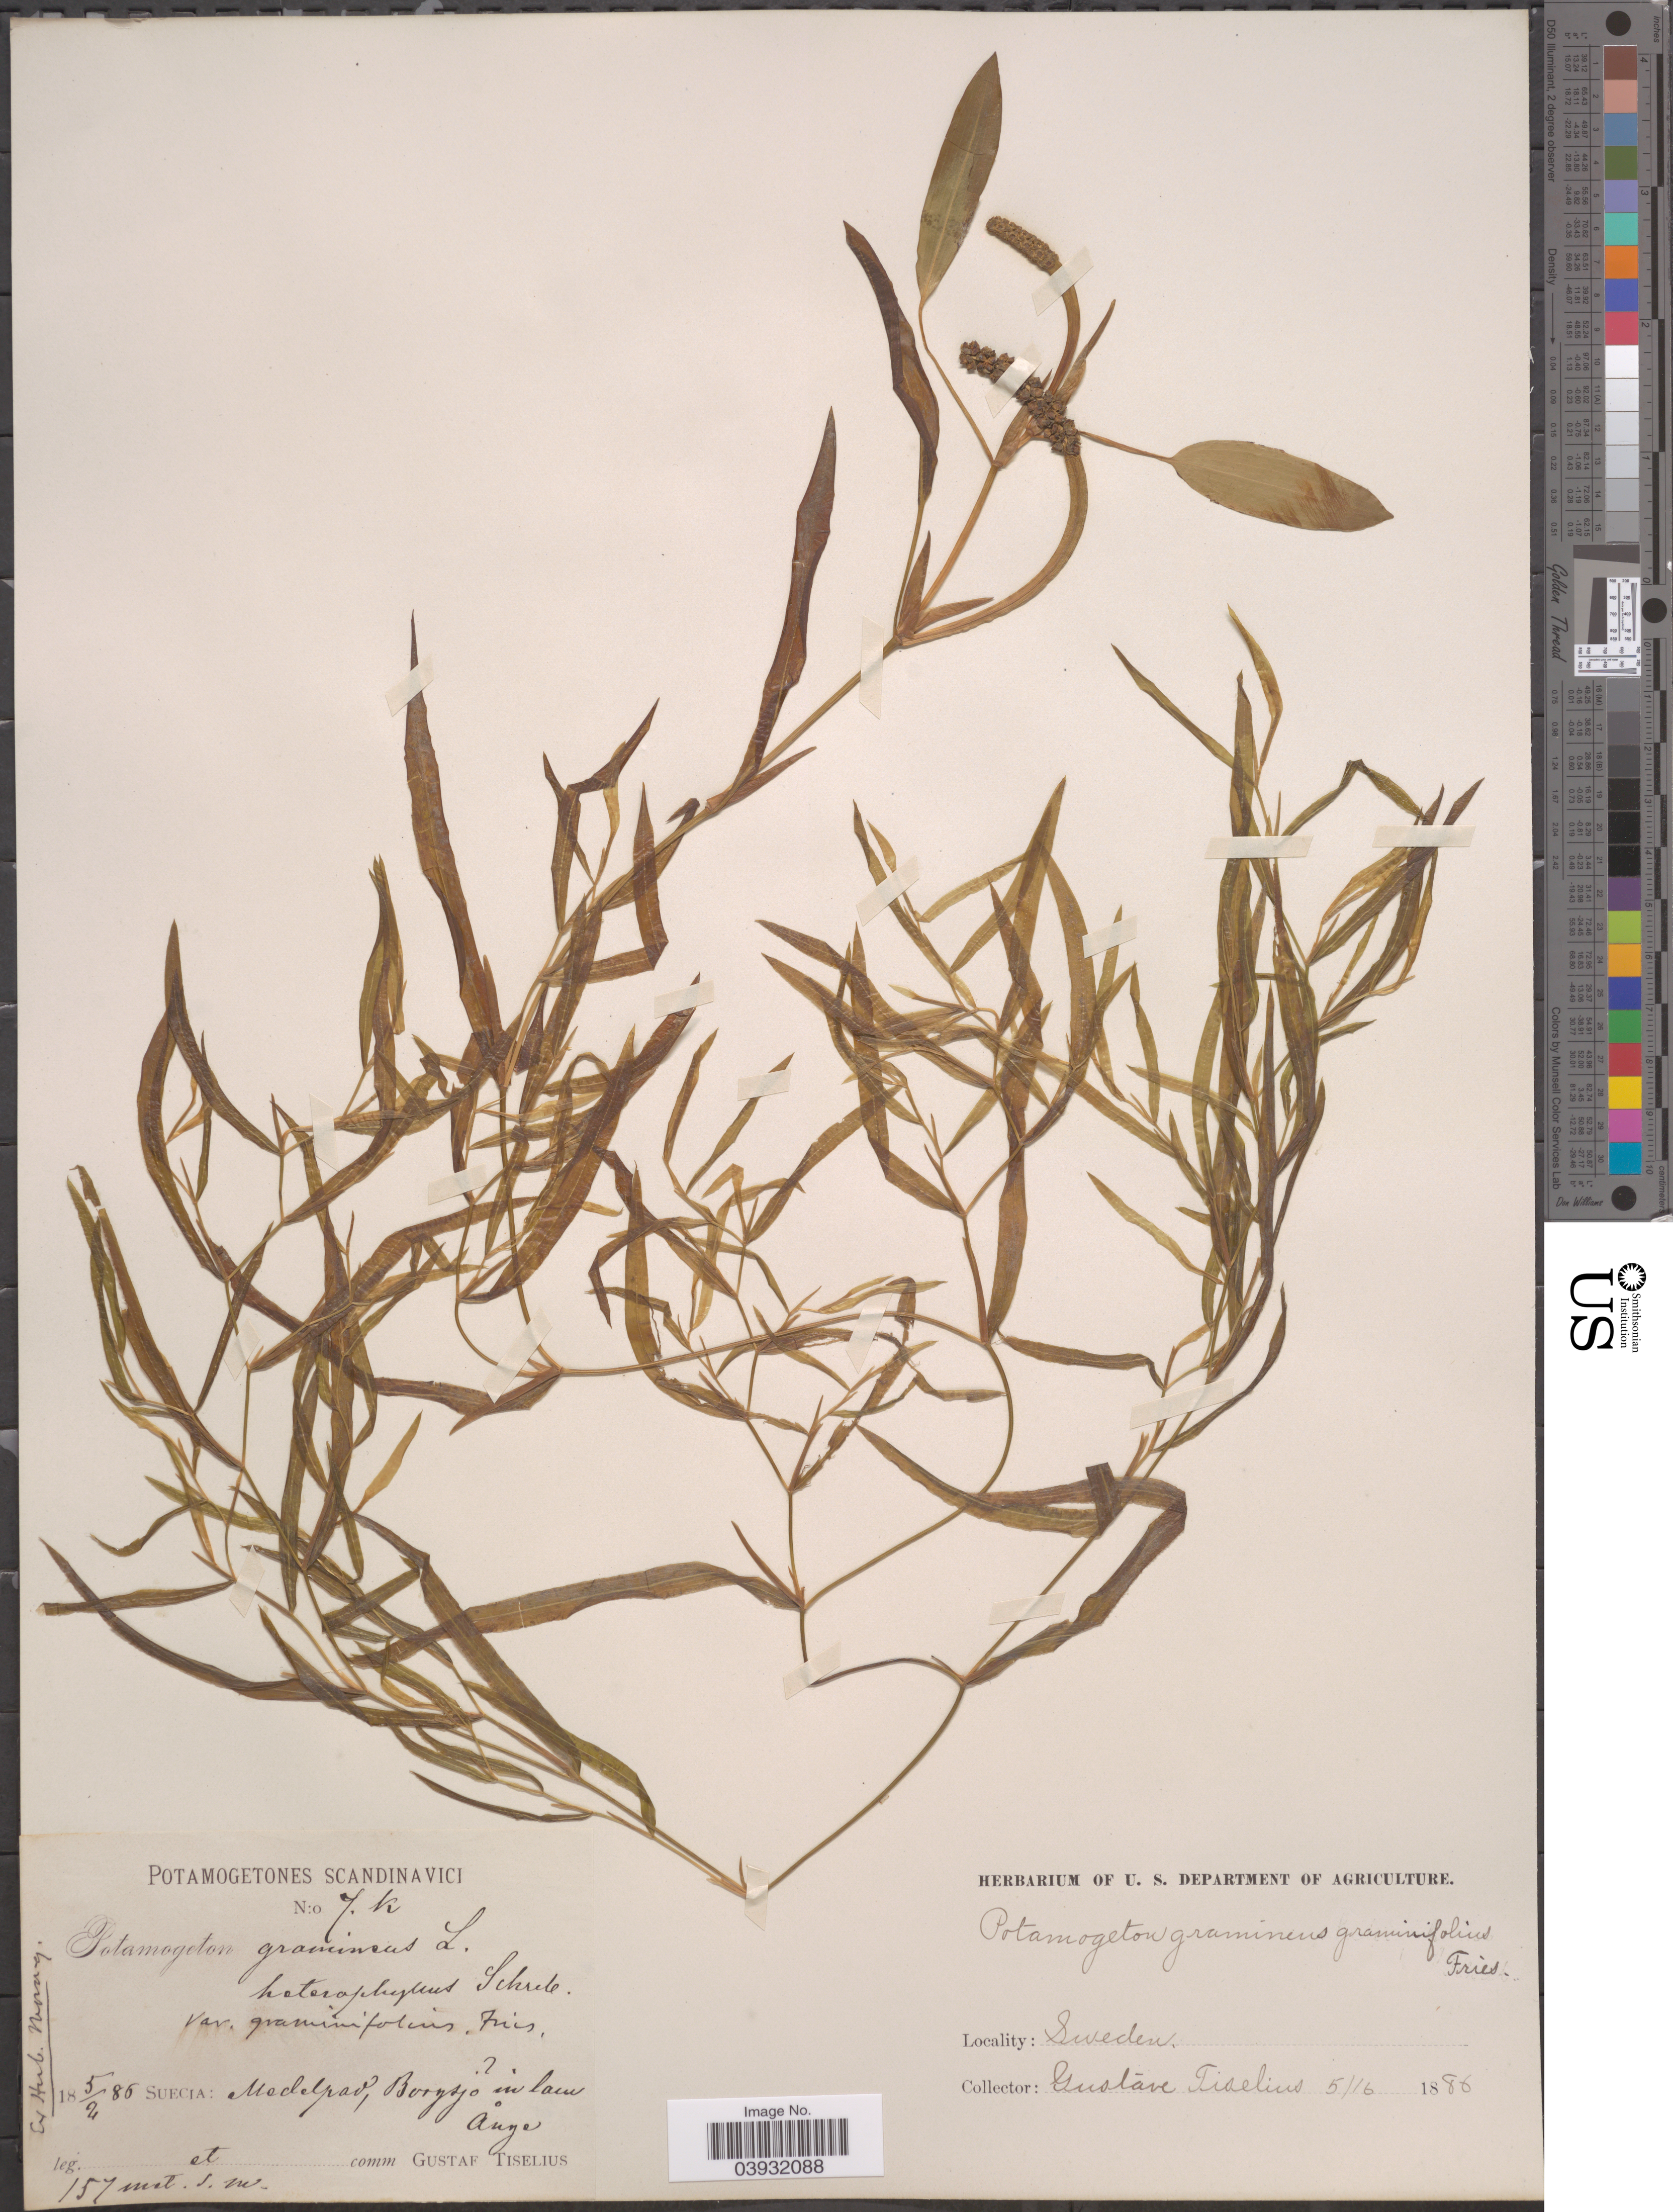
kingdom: Plantae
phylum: Tracheophyta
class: Liliopsida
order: Alismatales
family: Potamogetonaceae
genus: Potamogeton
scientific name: Potamogeton gramineus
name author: L.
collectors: G. Tiselius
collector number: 7k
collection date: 1886-05-16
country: Sweden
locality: Suecia: Medelpad, Borgsjö in lacu Ånge.